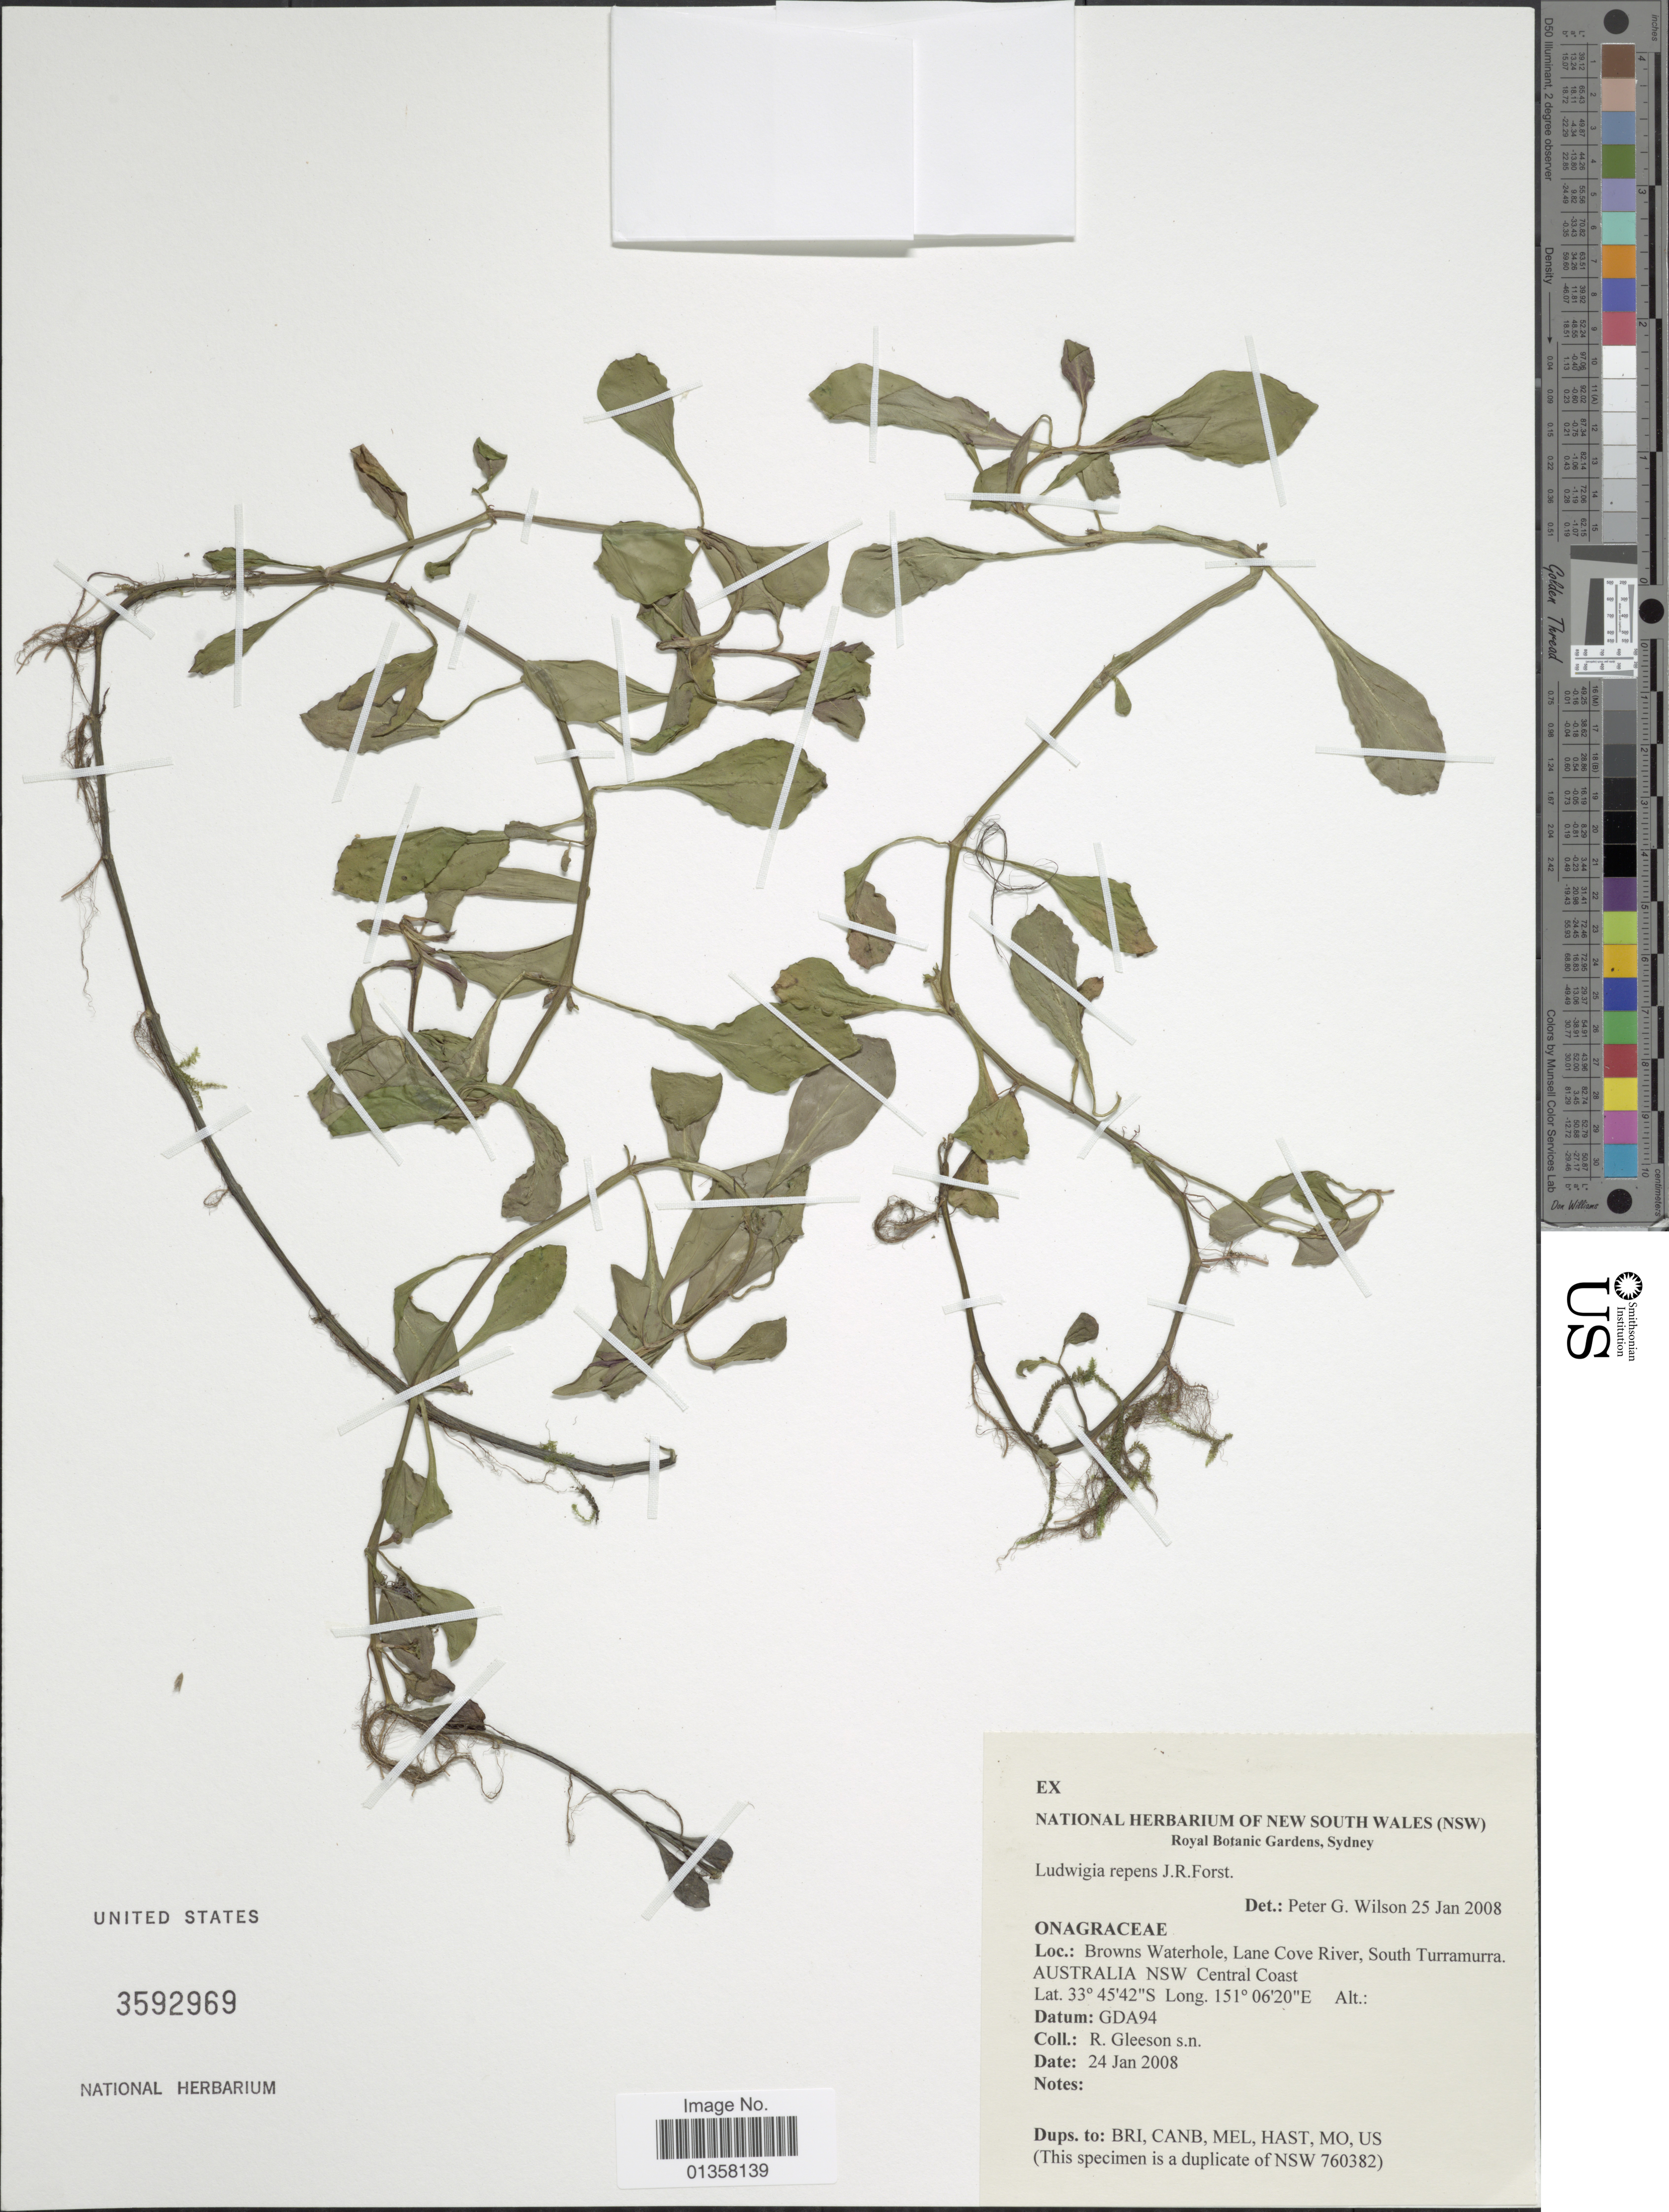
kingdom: Plantae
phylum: Tracheophyta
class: Magnoliopsida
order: Myrtales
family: Onagraceae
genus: Ludwigia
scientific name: Ludwigia repens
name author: J.R. Forst.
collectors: R. Gleeson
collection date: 2008-01-24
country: Australia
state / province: New South Wales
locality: Browns Waterhole, Lane Cove River, South Turramurra, Central Coast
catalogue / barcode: US 3592969